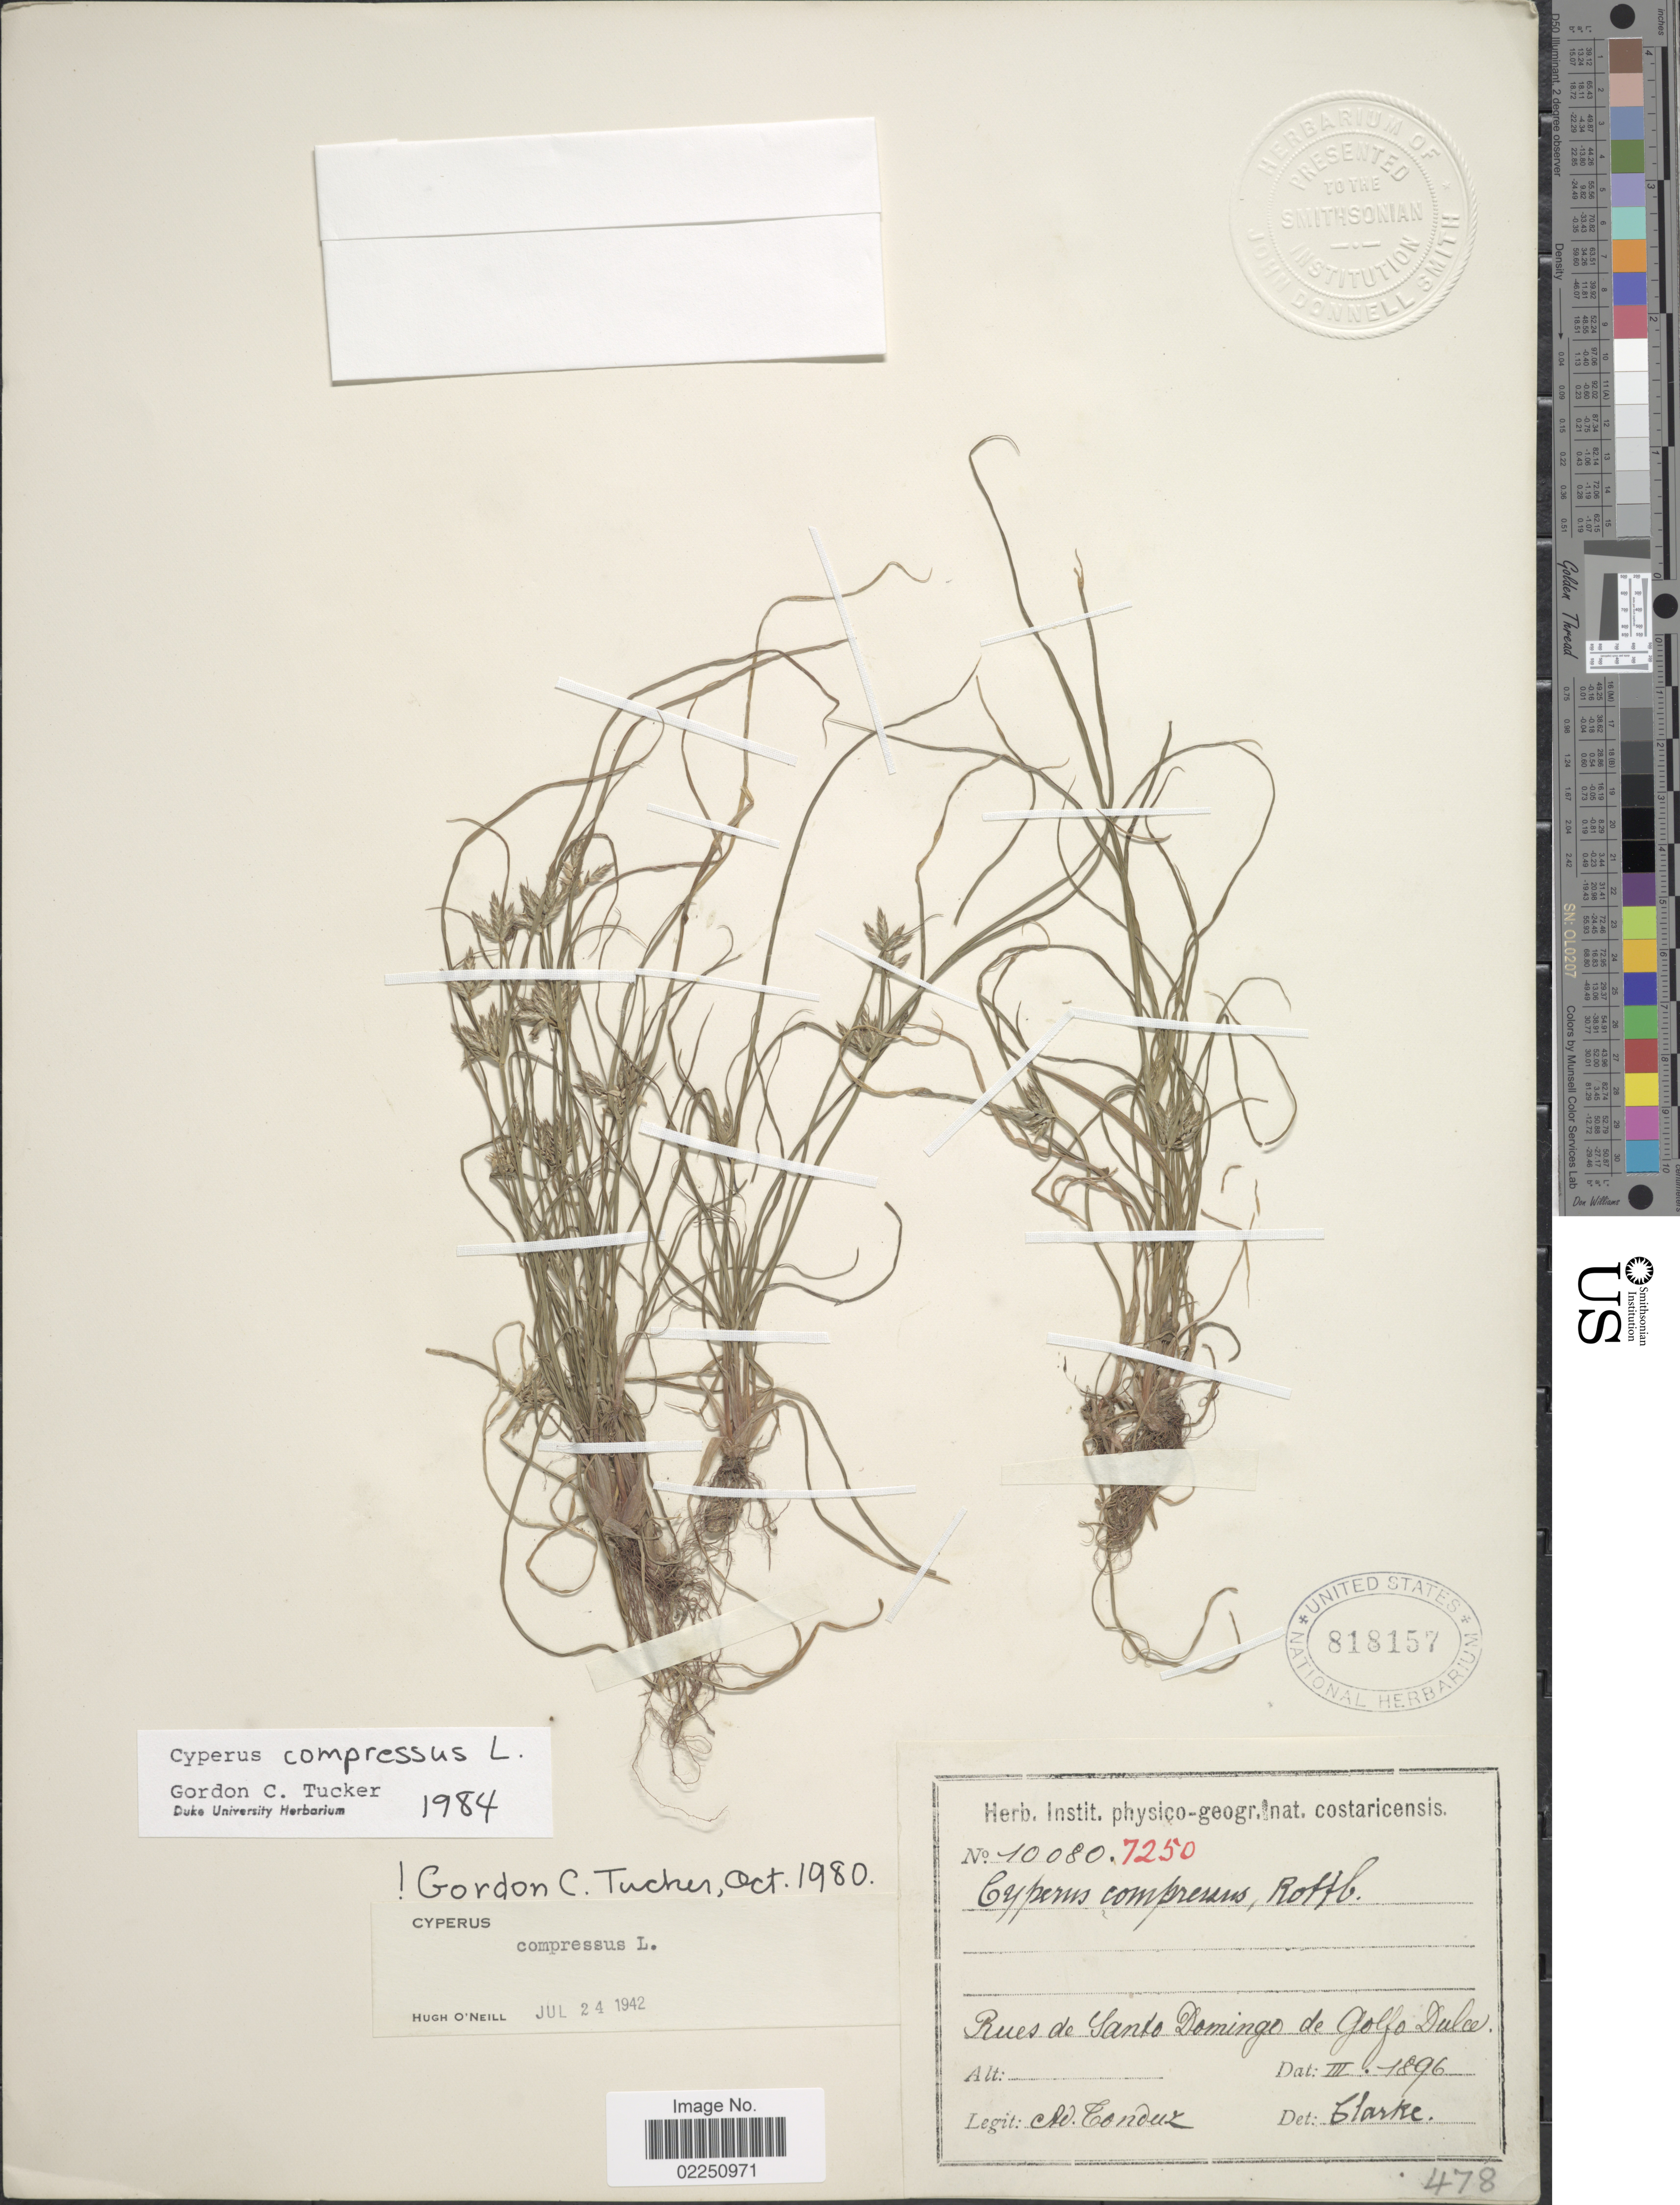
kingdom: Plantae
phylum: Tracheophyta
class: Liliopsida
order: Poales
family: Cyperaceae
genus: Cyperus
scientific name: Cyperus compressus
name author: L.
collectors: A. Tonduz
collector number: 10080/7250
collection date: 1896-03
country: Costa Rica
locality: Santo Domingo de Golfo Dulces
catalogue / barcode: US 818157